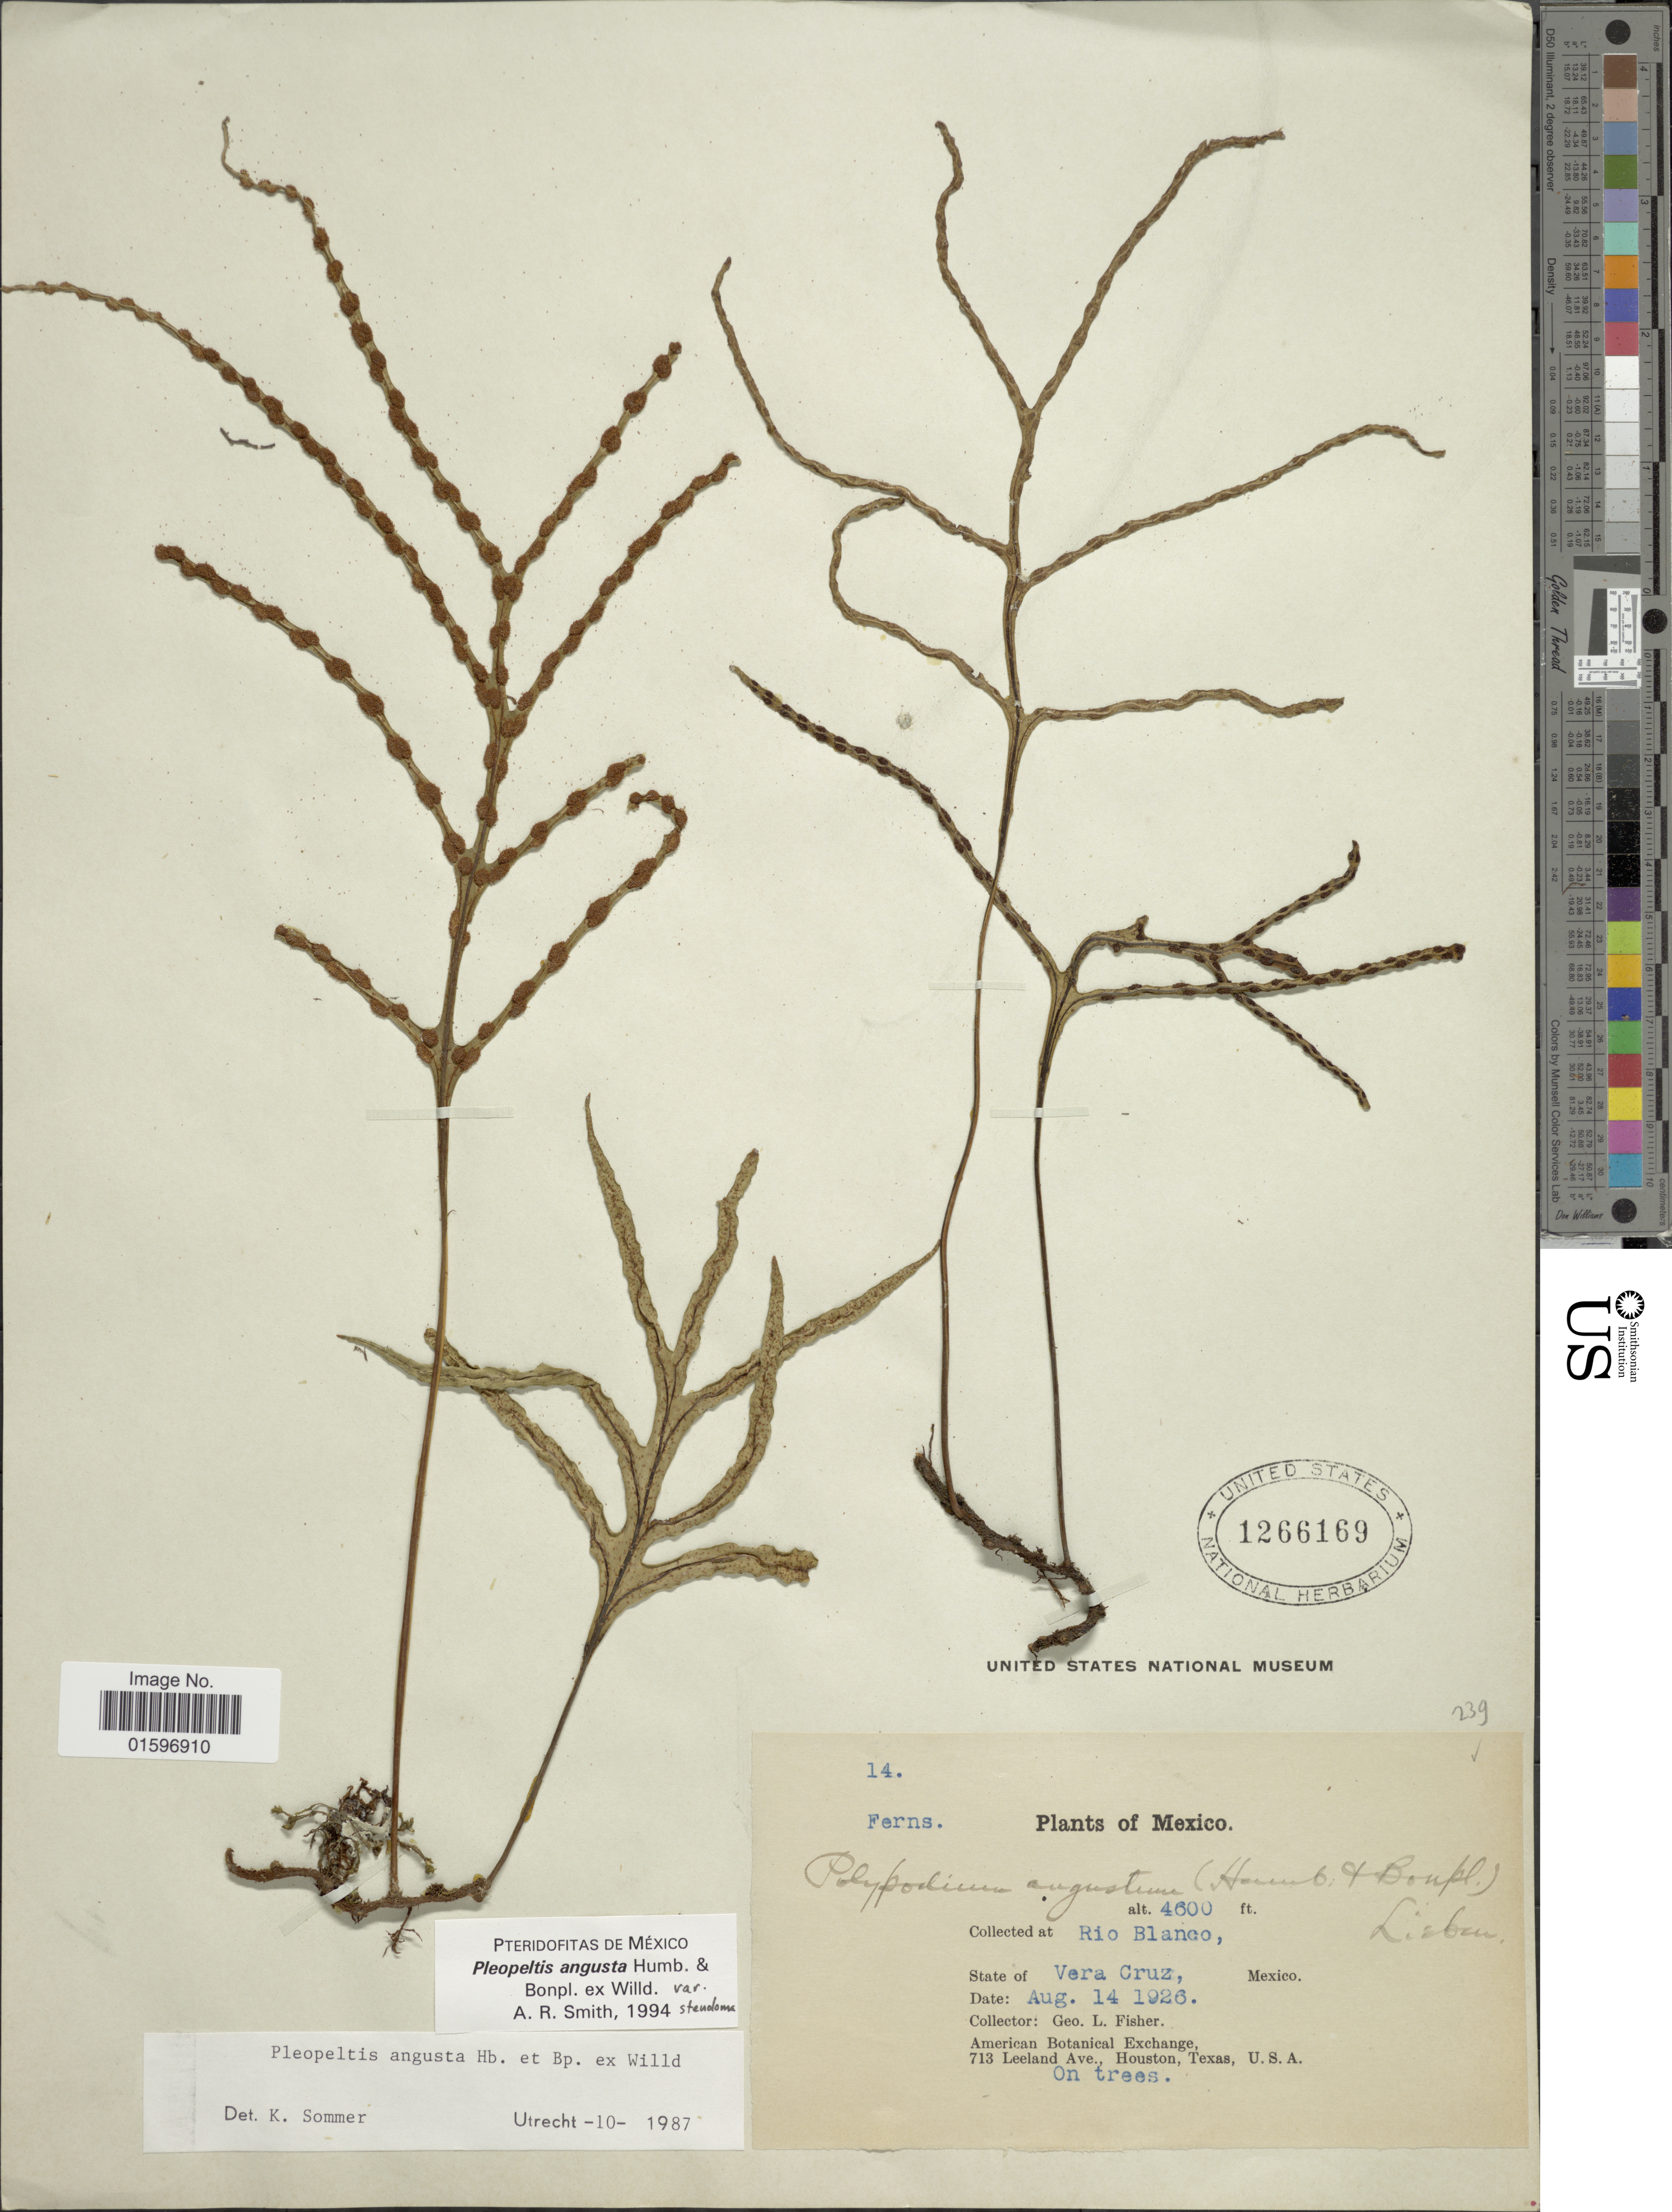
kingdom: Plantae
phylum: Tracheophyta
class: Polypodiopsida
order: Polypodiales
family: Polypodiaceae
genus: Pleopeltis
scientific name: Pleopeltis angusta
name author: Humb. & Bonap. ex Willd.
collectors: G. L. Fisher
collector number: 14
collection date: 1926-08-14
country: Mexico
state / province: Veracruz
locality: Rio Blanco, State of Vera Cruz.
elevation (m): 1402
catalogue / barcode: US 1266169